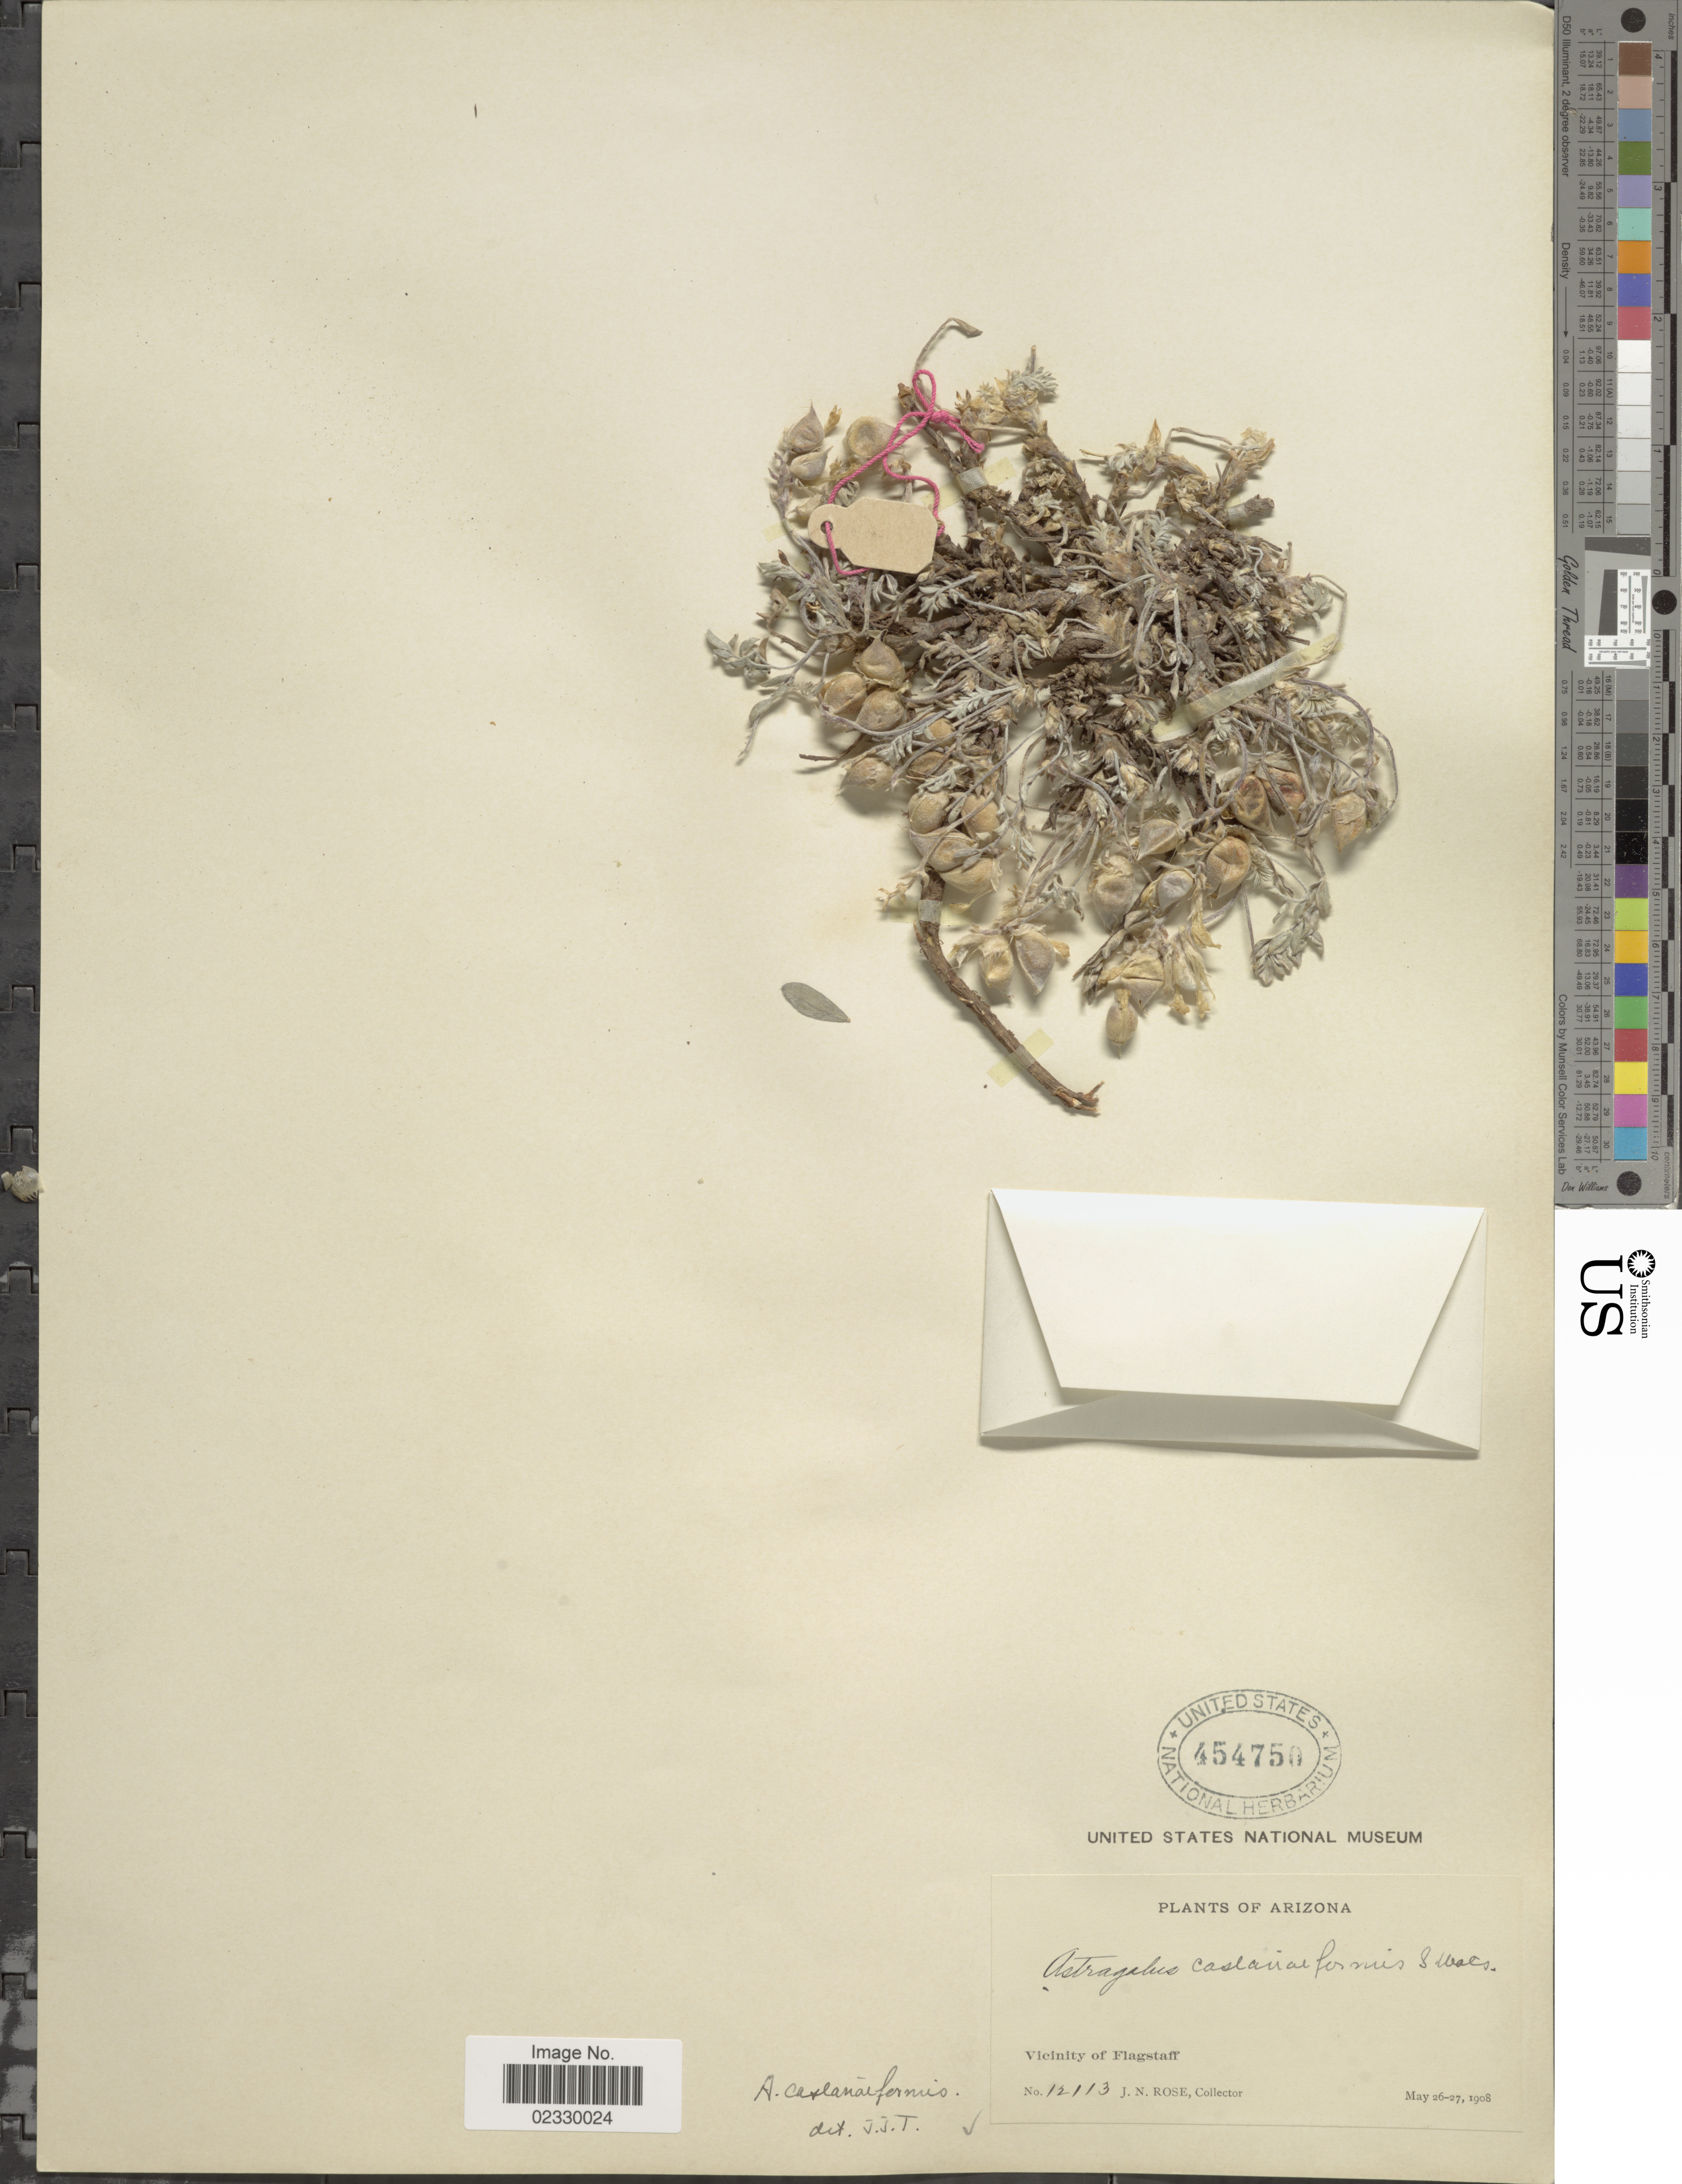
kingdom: Plantae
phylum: Tracheophyta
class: Magnoliopsida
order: Fabales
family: Fabaceae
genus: Astragalus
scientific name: Astragalus castanaeformis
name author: S. Watson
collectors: J. N. Rose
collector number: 12113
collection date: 1908-05-26/1908-05-27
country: United States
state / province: Arizona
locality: Vicinity of Flagstaff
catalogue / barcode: US 454750